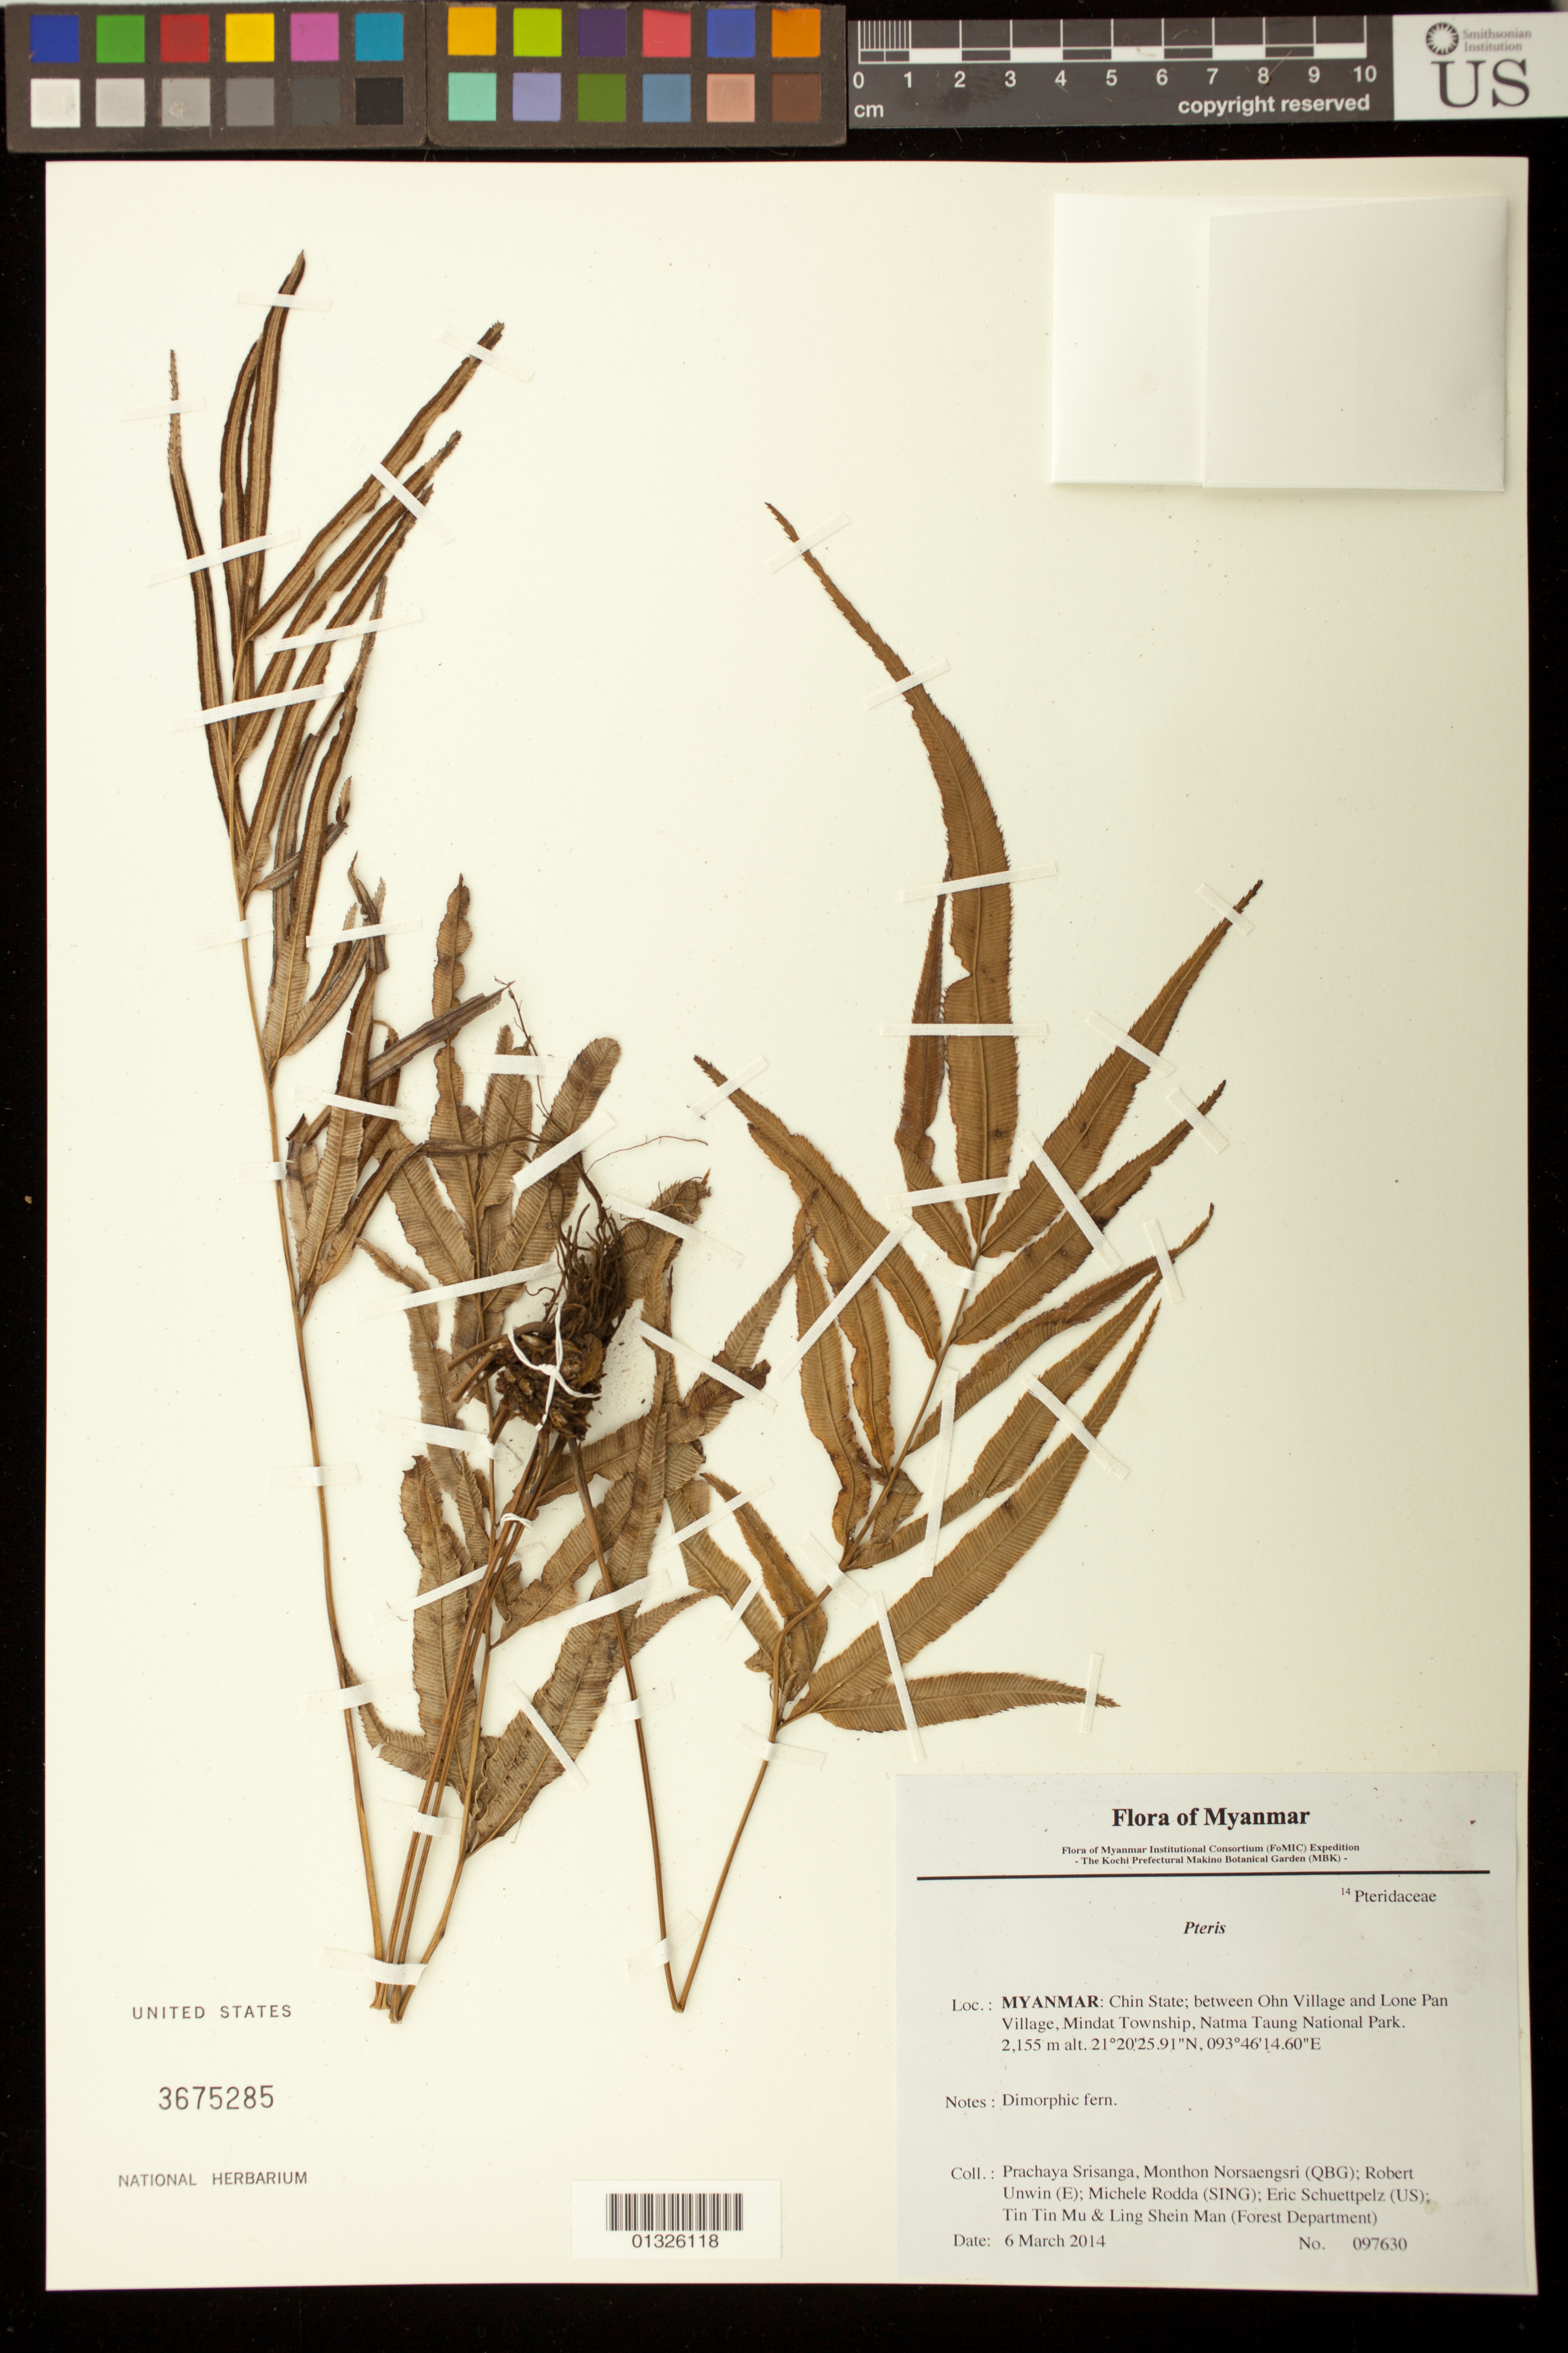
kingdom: Plantae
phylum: Tracheophyta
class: Polypodiopsida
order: Polypodiales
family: Pteridaceae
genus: Pteris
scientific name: Pteris sp.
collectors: P. Srisanga, M. Norsaengsri, R. Unwin, M. Rodda, E. Schuettpelz, Tin Tin Mu & Ling Shein Man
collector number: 97630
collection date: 2014-03-06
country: Myanmar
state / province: Chin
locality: Between Ohn Village and Lone Pan Village, Mindat Township, Natma Taung National Park.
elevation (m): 2155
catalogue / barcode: US 3675285